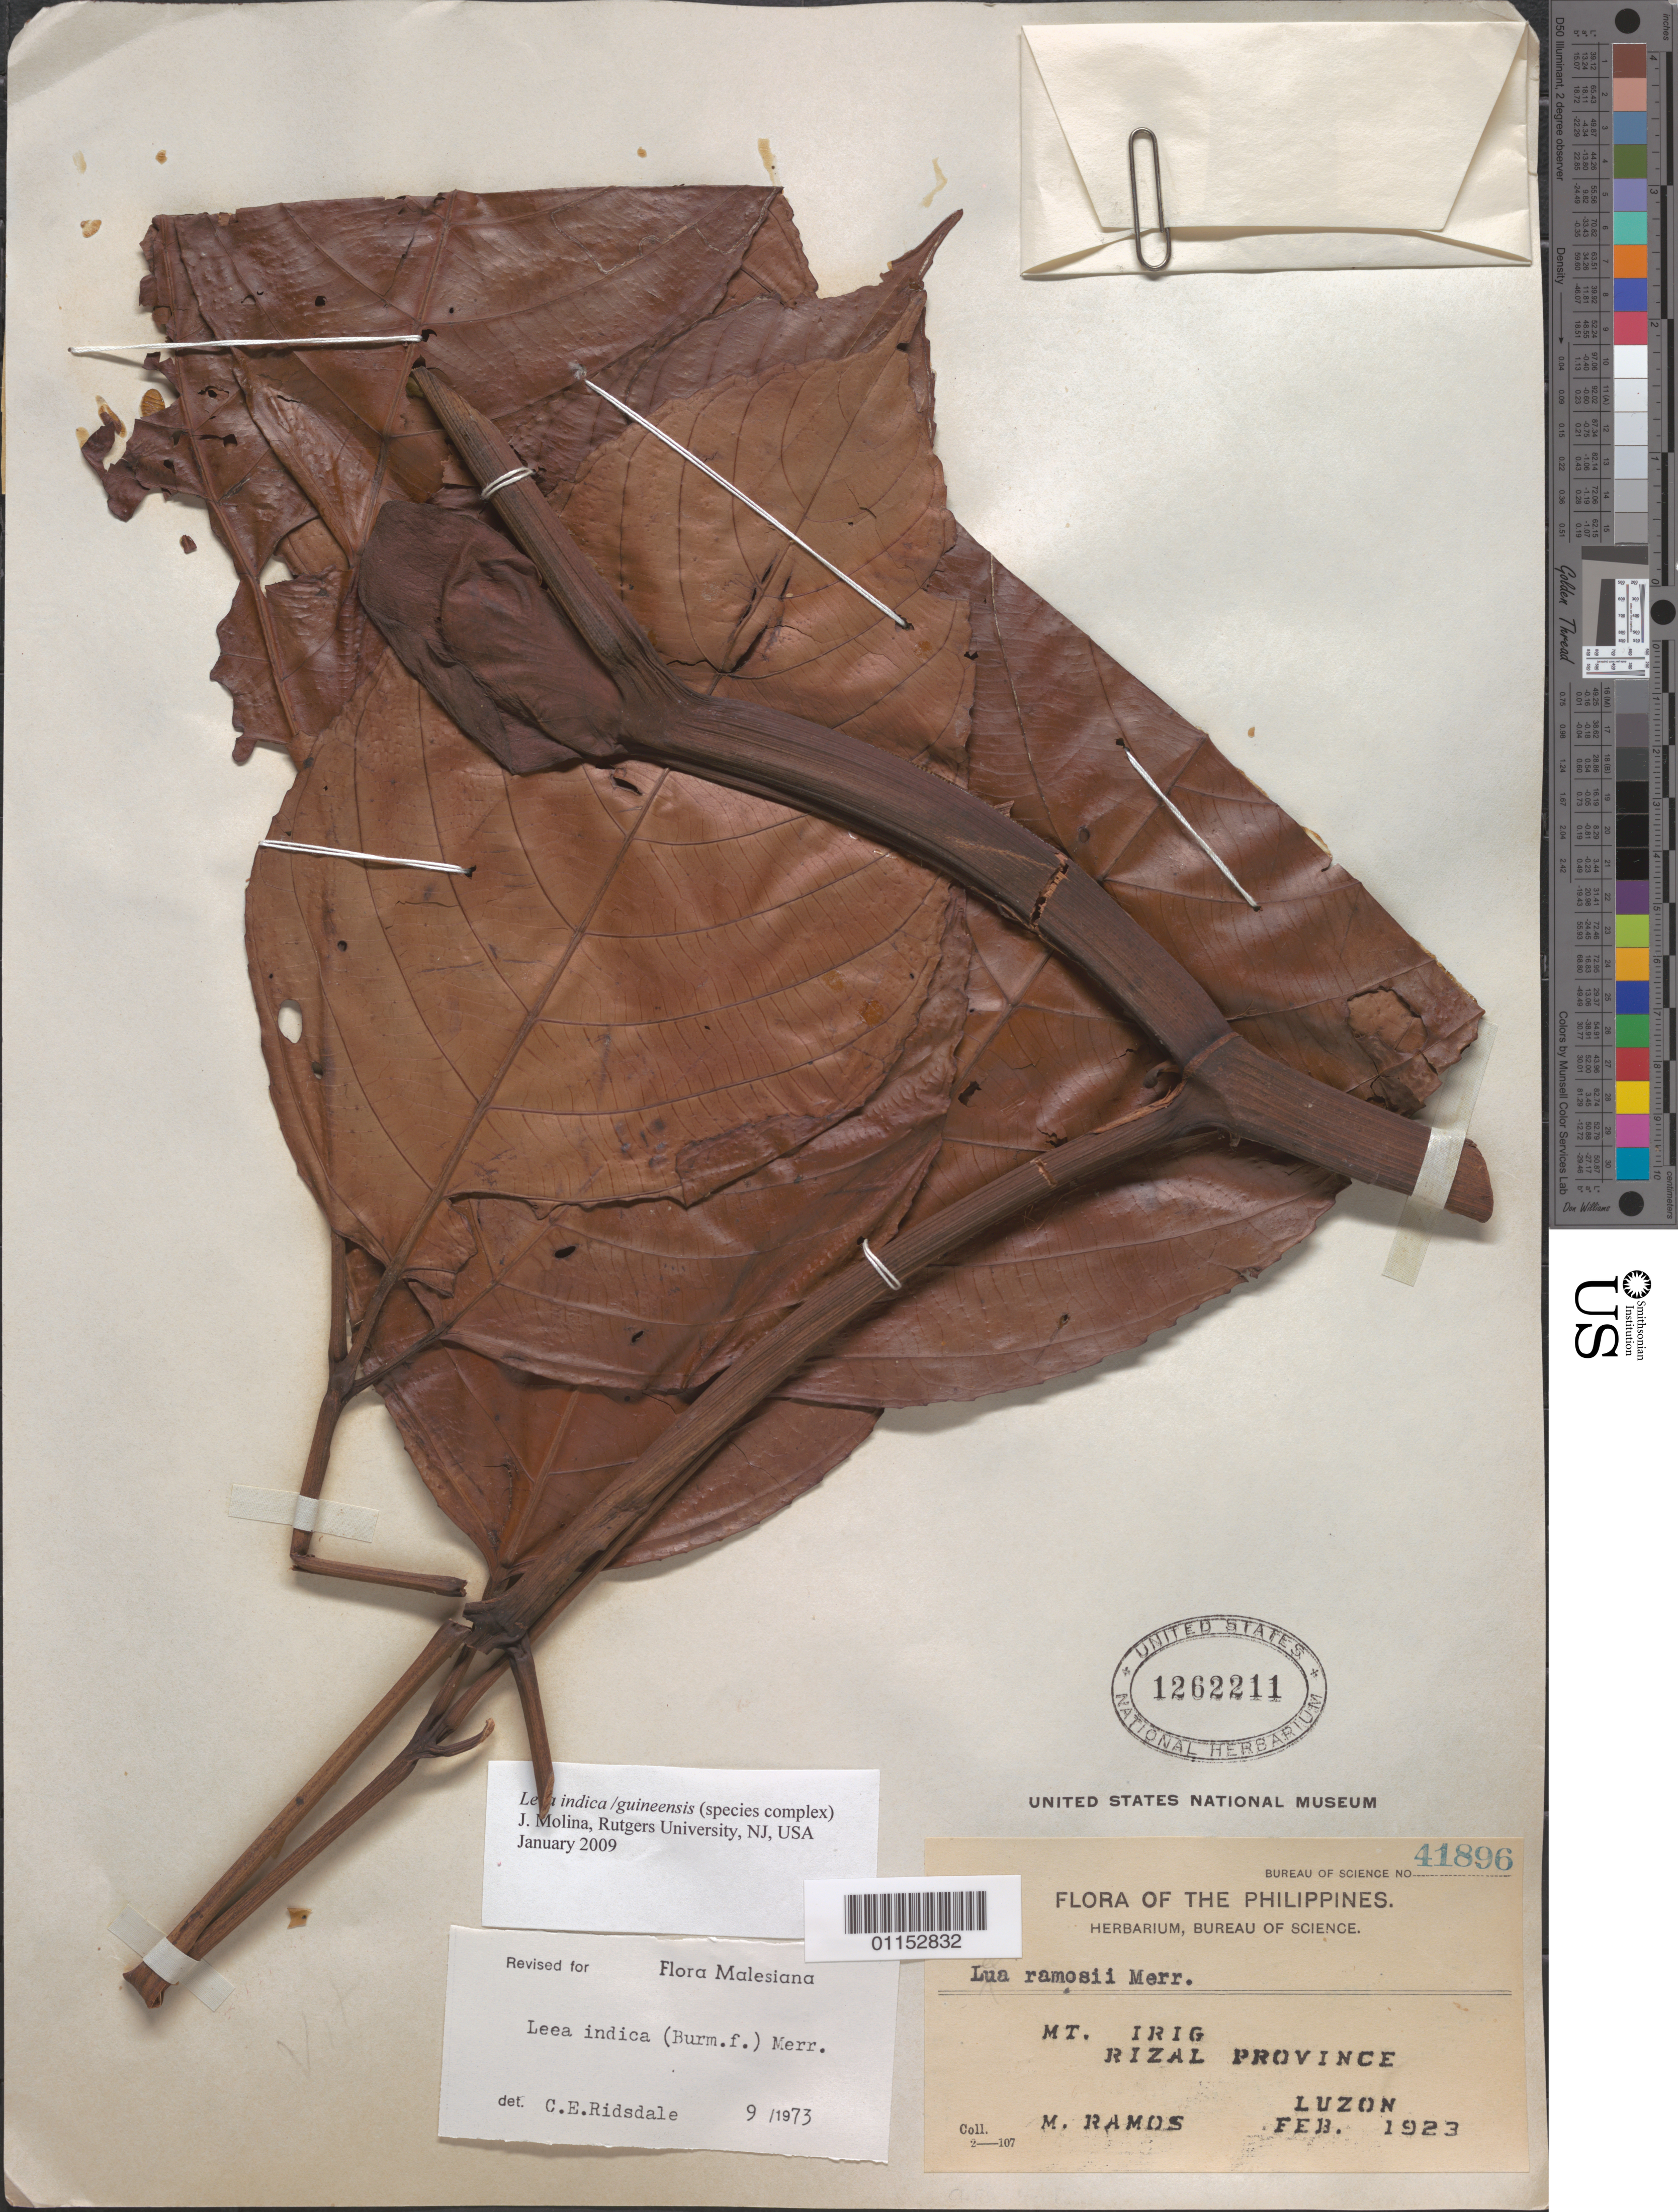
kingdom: Plantae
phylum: Tracheophyta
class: Magnoliopsida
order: Vitales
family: Vitaceae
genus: Leea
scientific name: Leea indica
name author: (Burm. f.) Merr.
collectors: M. Ramos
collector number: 41896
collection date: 1923-02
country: Philippines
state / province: Calabarzon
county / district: Rizal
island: Luzon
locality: Mt Irig. Luzon.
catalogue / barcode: US 1262211